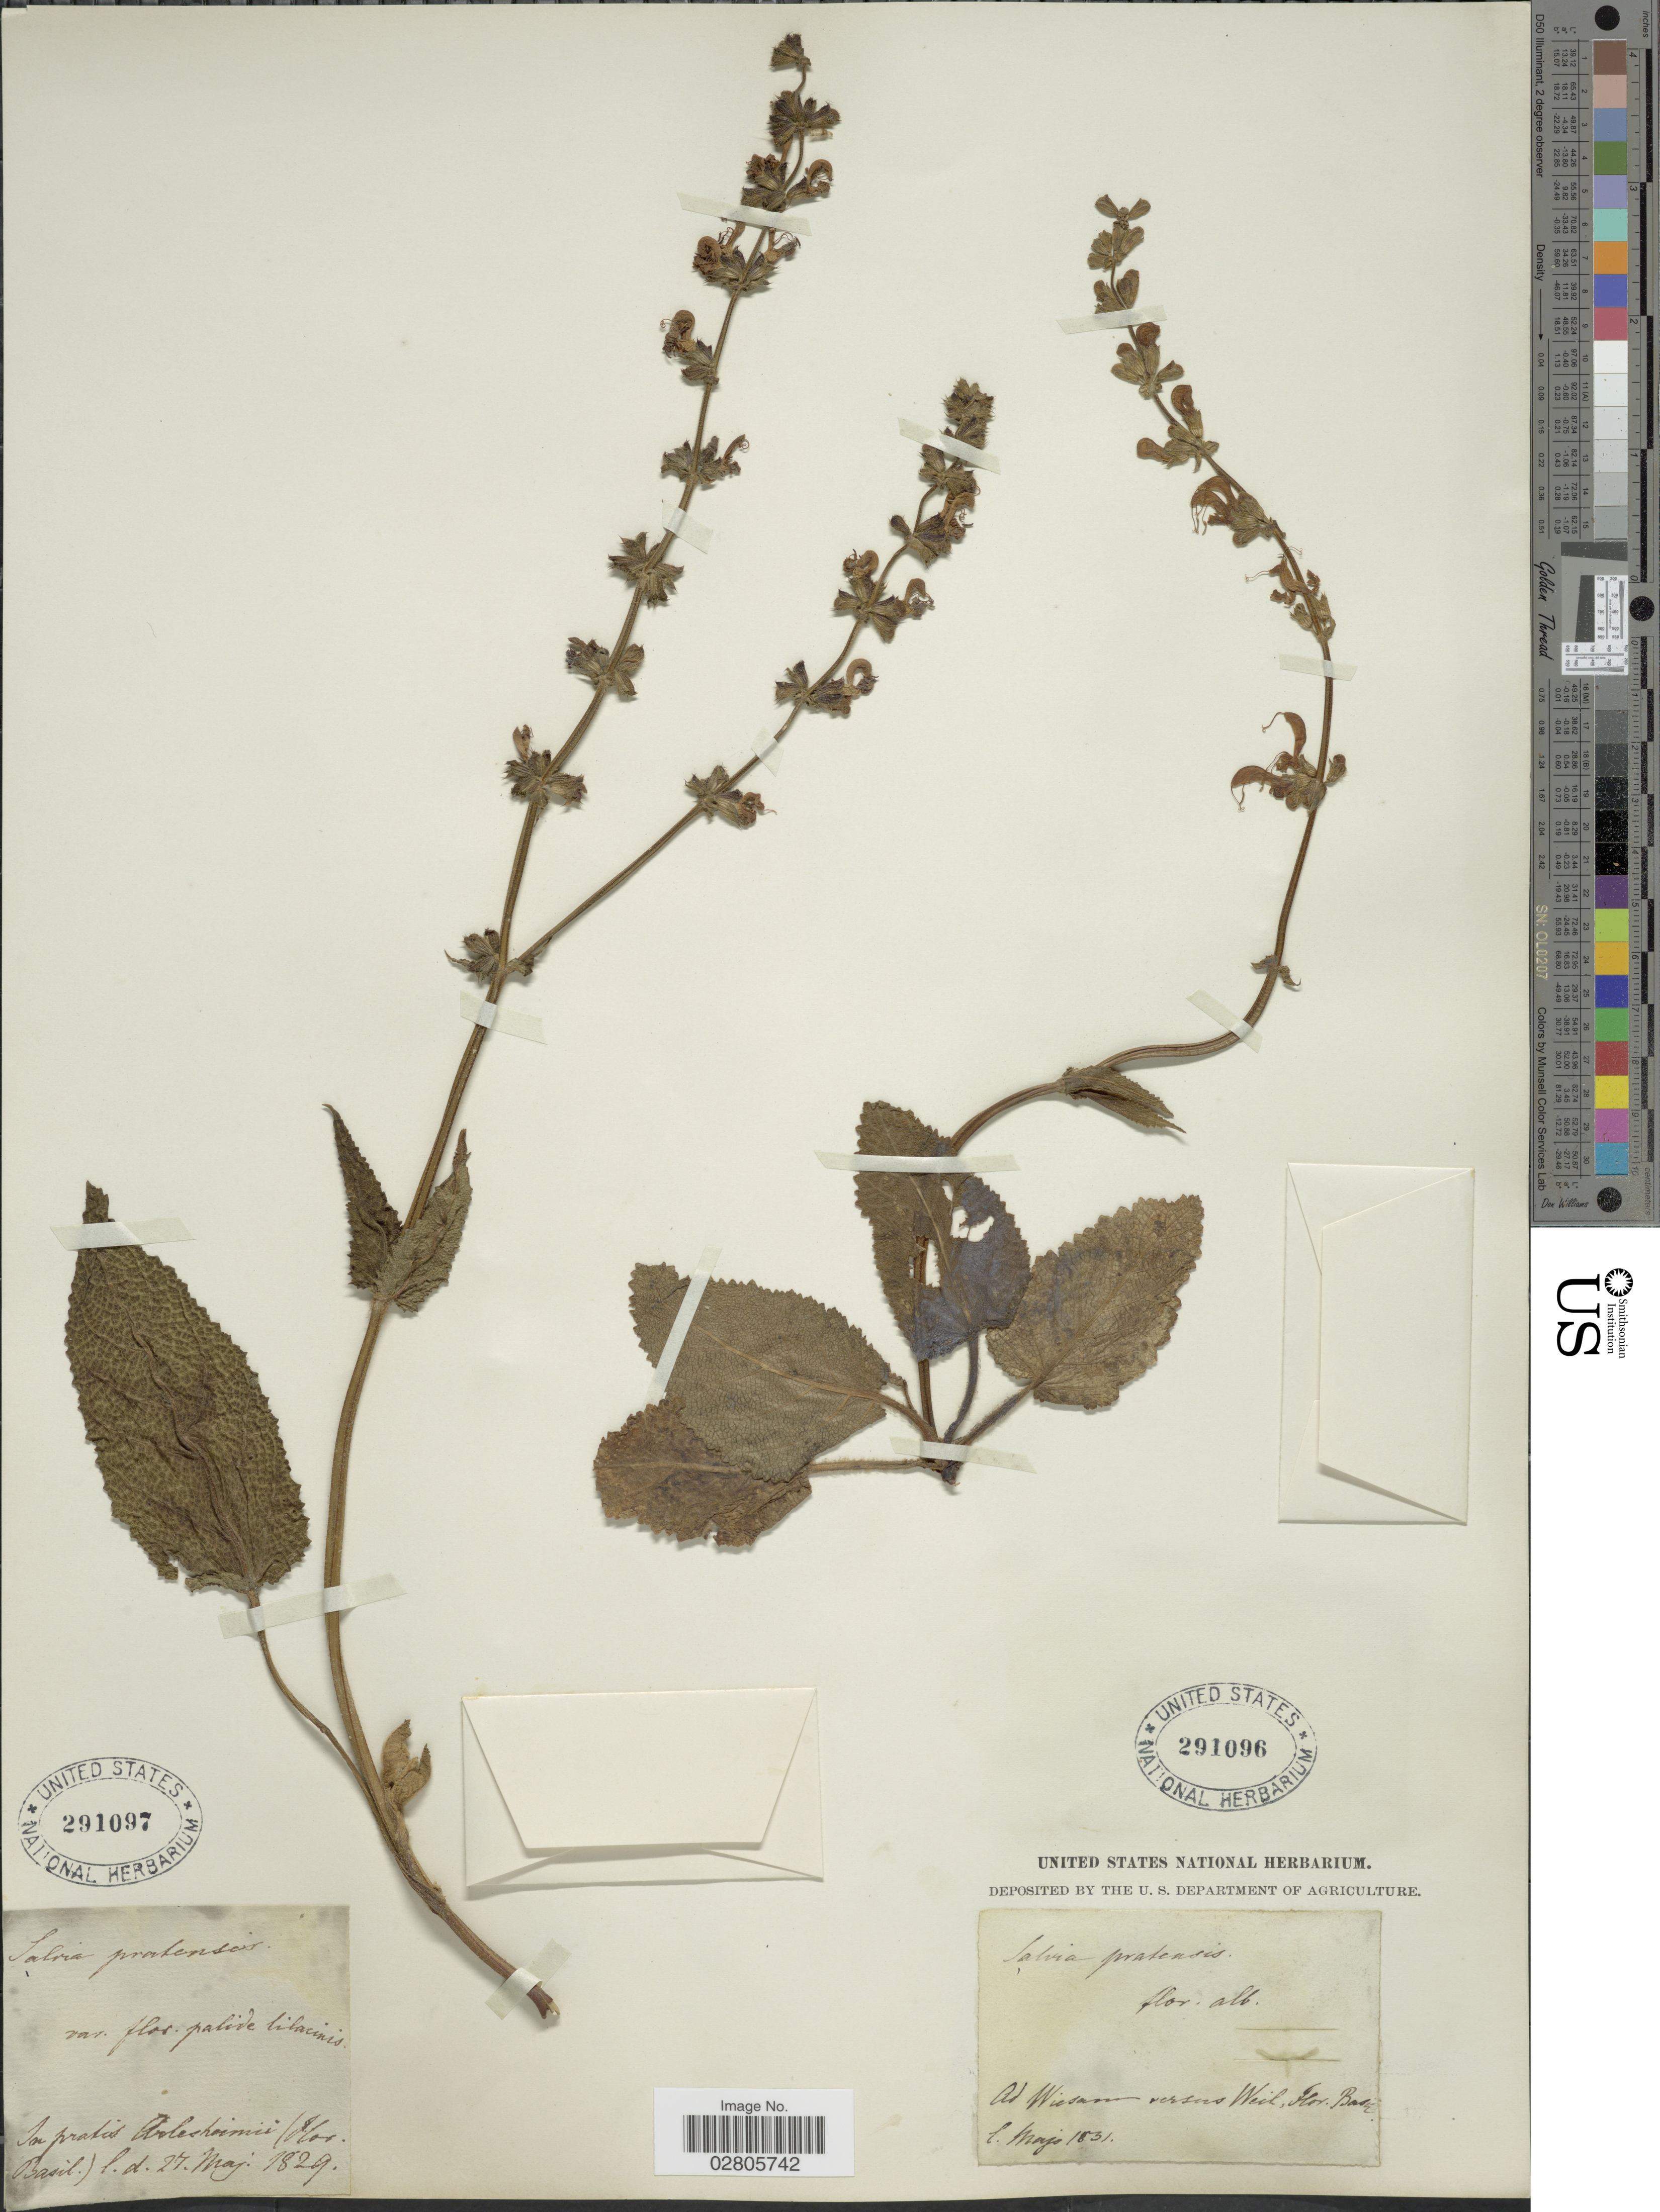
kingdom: Plantae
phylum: Tracheophyta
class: Magnoliopsida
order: Lamiales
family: Lamiaceae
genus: Salvia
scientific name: Salvia pratensis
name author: L.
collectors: ex herb. United States National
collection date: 1831-05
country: Germany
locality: Ad Wiesam versus Weil, Flor. Base [interpreted].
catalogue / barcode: US 291096-2